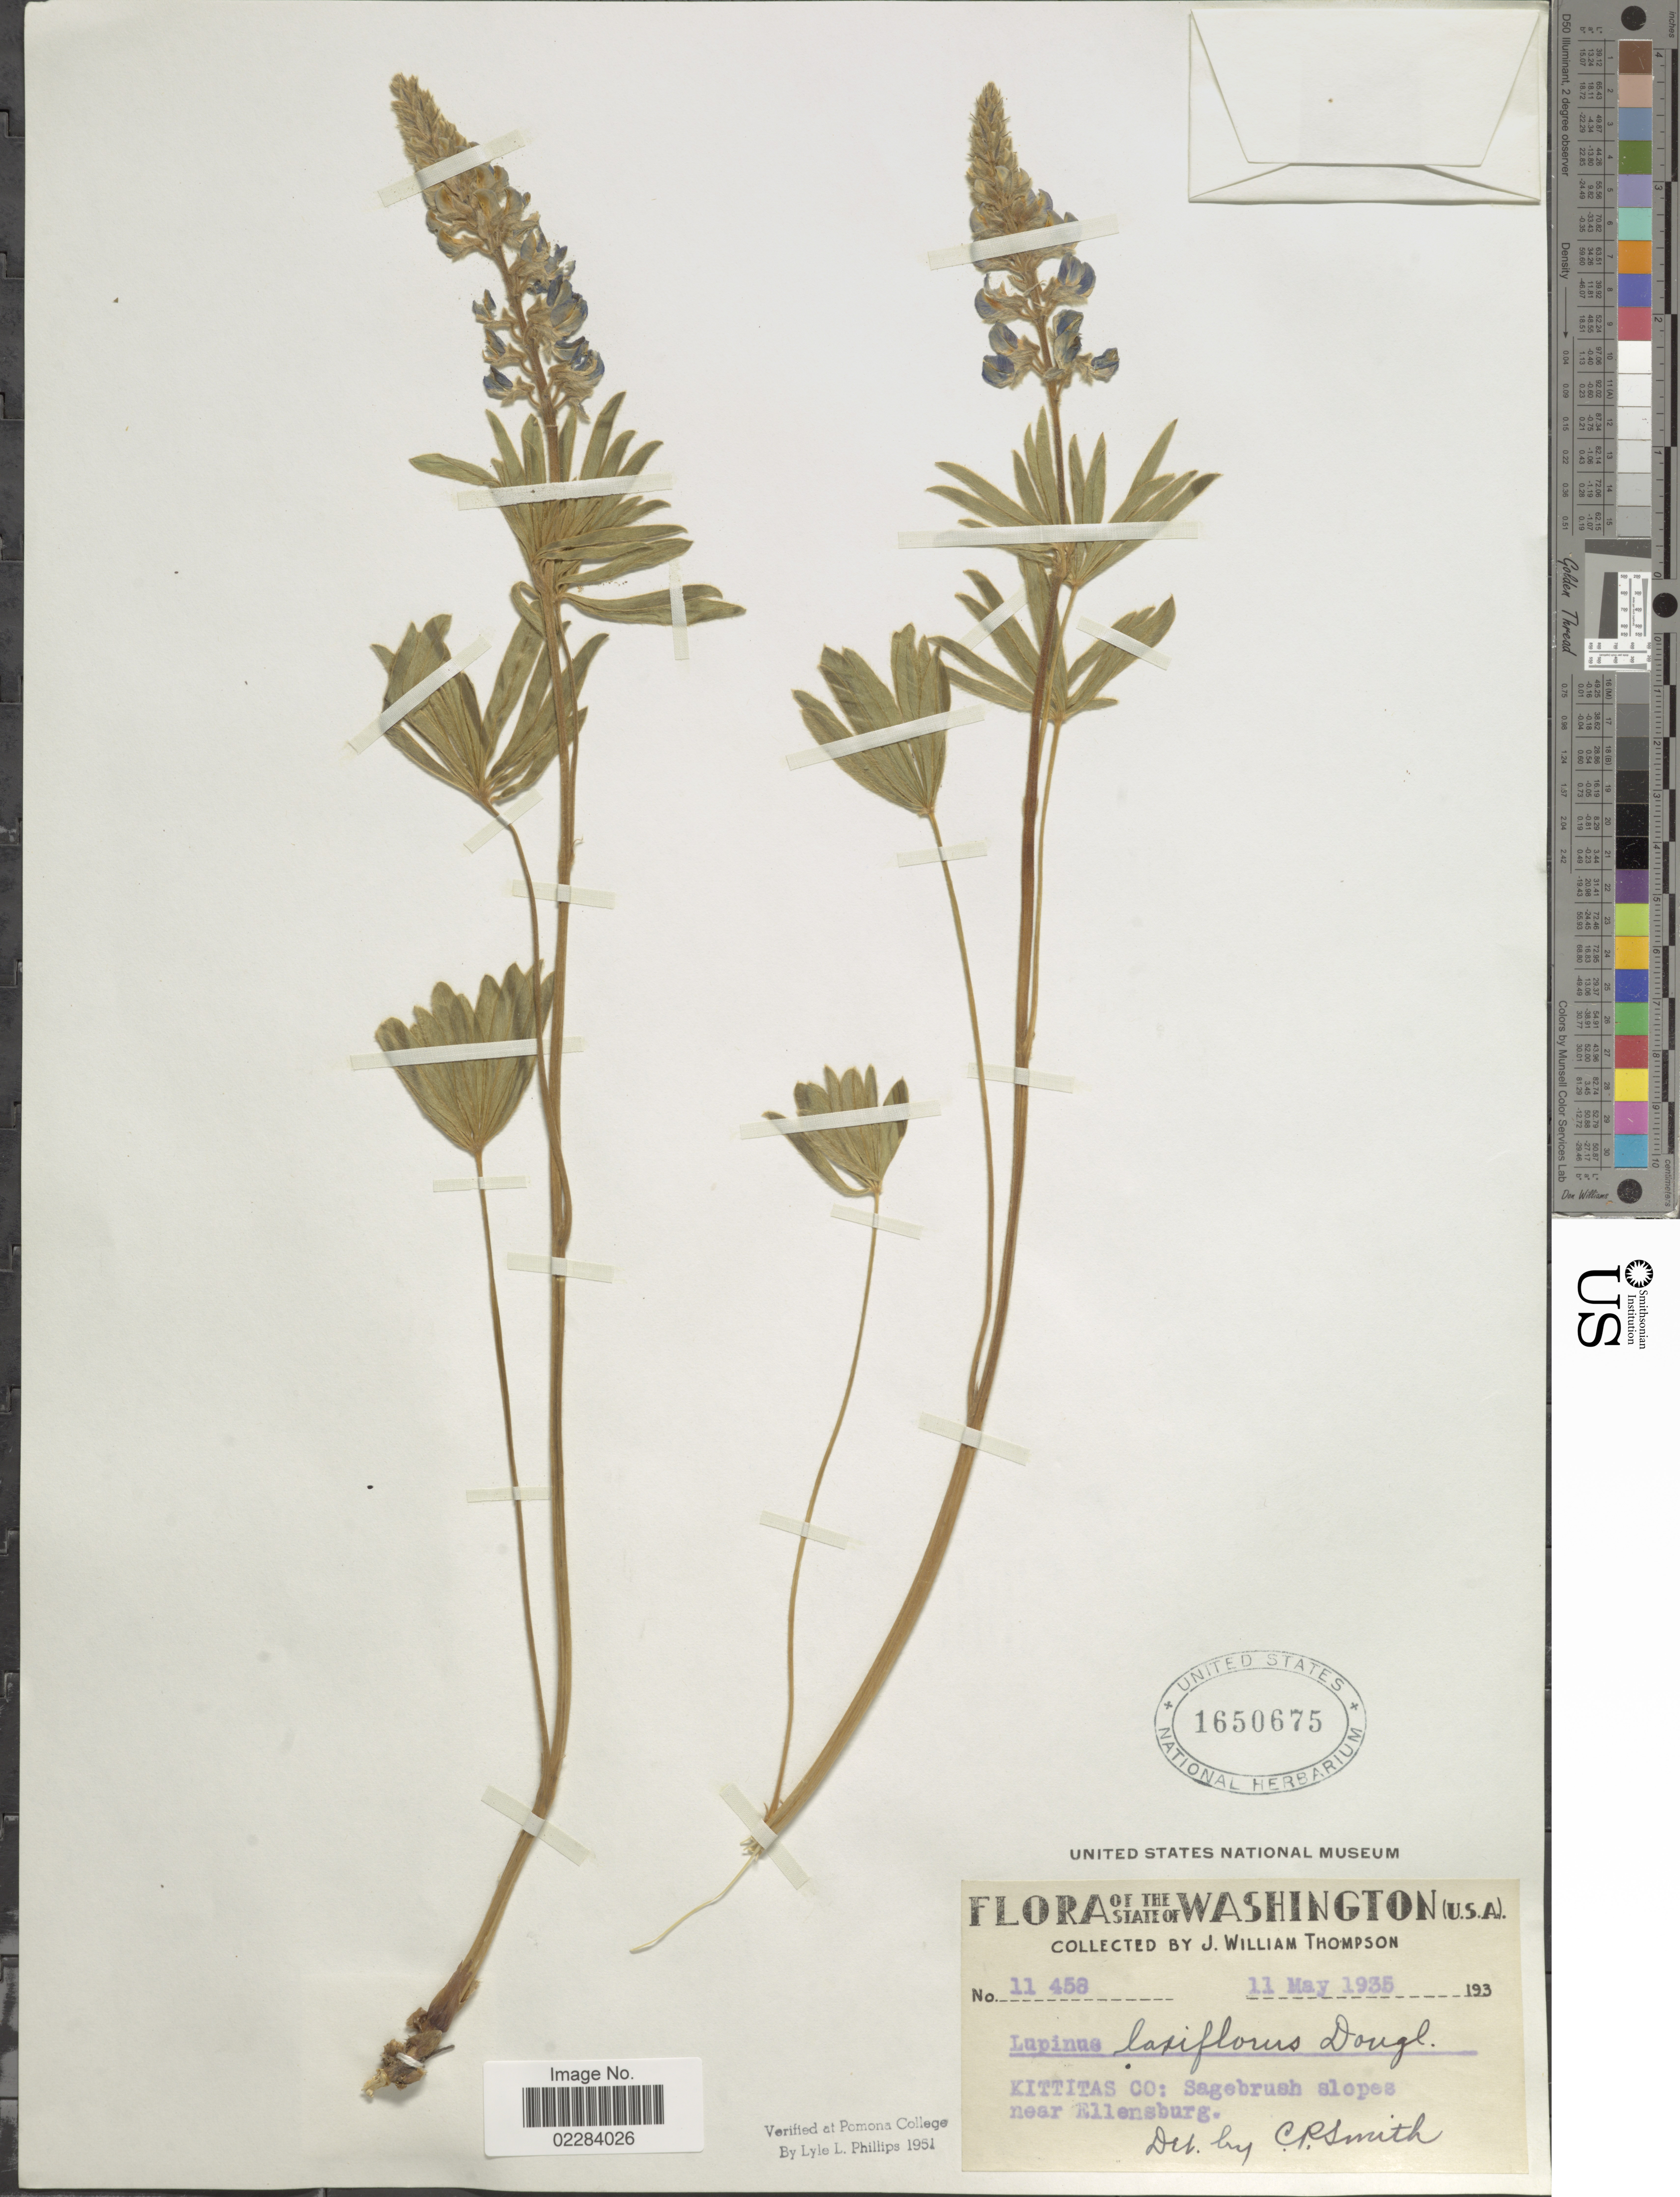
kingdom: Plantae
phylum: Tracheophyta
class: Magnoliopsida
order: Fabales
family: Fabaceae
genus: Lupinus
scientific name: Lupinus arbustus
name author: Lindl.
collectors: J. W. Thompson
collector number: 11458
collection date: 1935-05-11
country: United States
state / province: Washington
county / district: Kittitas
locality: Kittitas Co.: Sagebrush slopes near Ellensburg.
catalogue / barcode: US 1650675